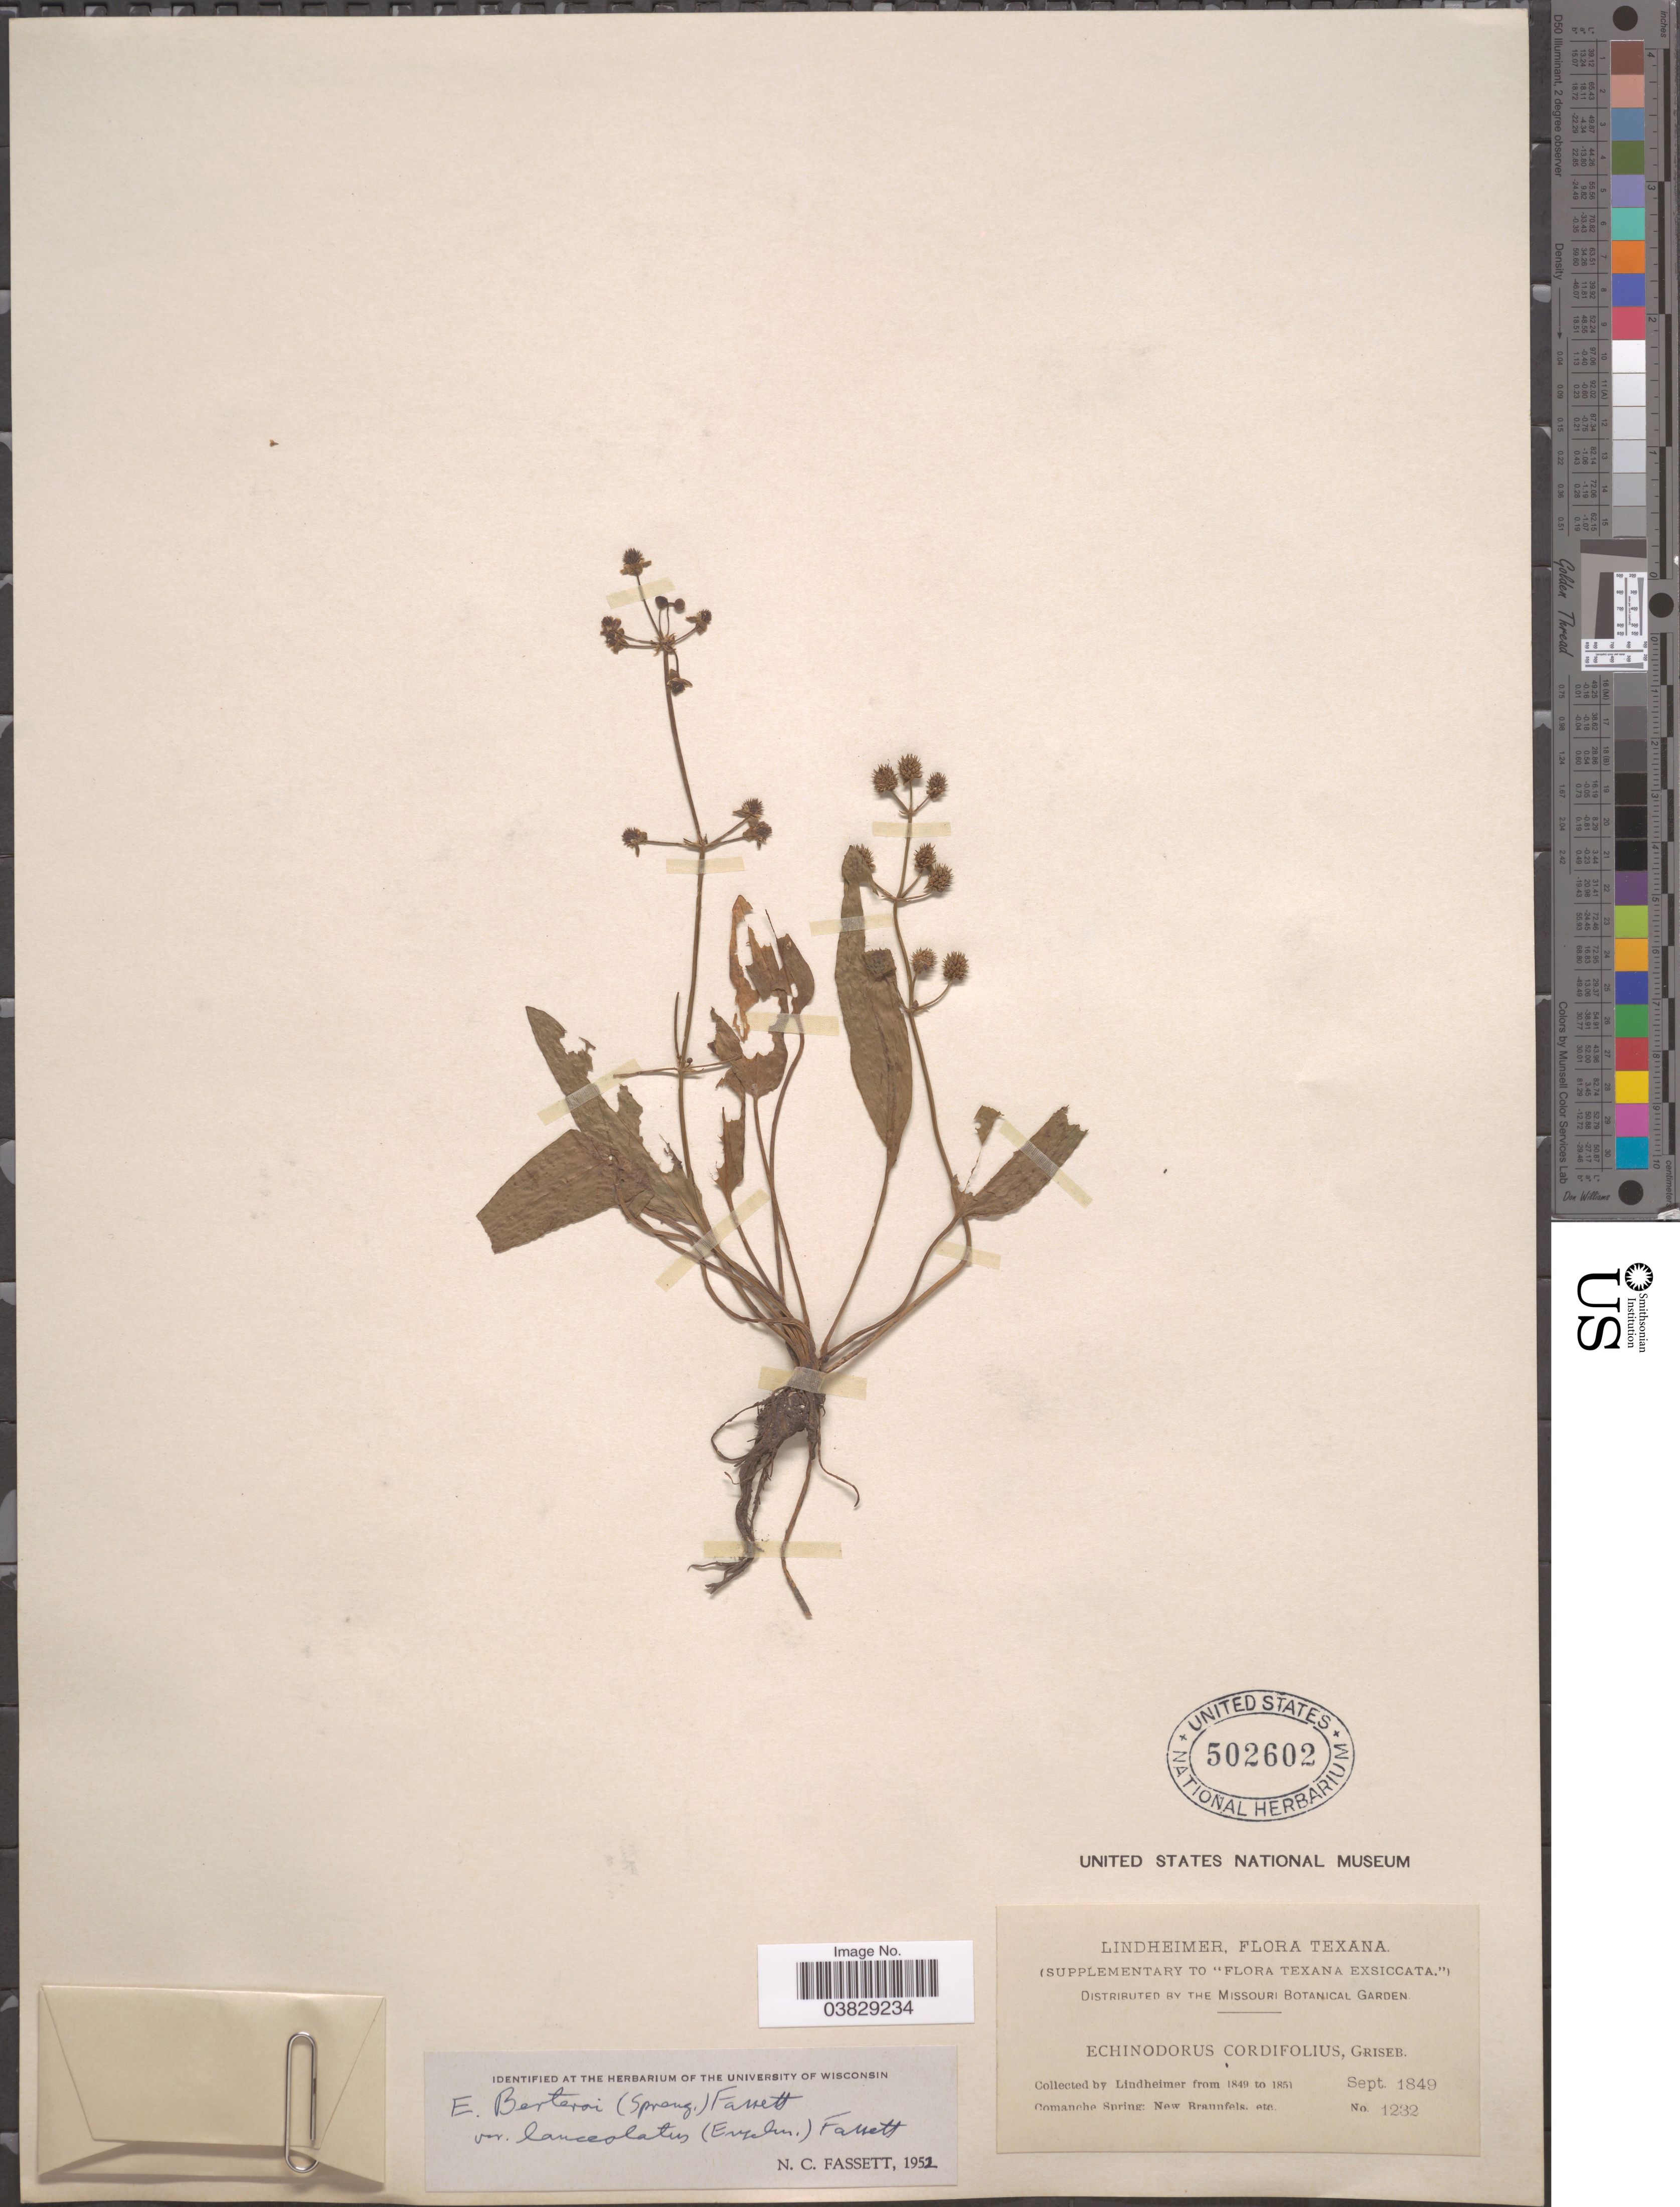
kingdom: Plantae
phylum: Tracheophyta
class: Liliopsida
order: Alismatales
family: Alismataceae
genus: Echinodorus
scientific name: Echinodorus berteroi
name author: (Spreng.) Fassett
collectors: -. Lindheimer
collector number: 1232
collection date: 1849-09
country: United States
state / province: Texas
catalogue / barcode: US 502602